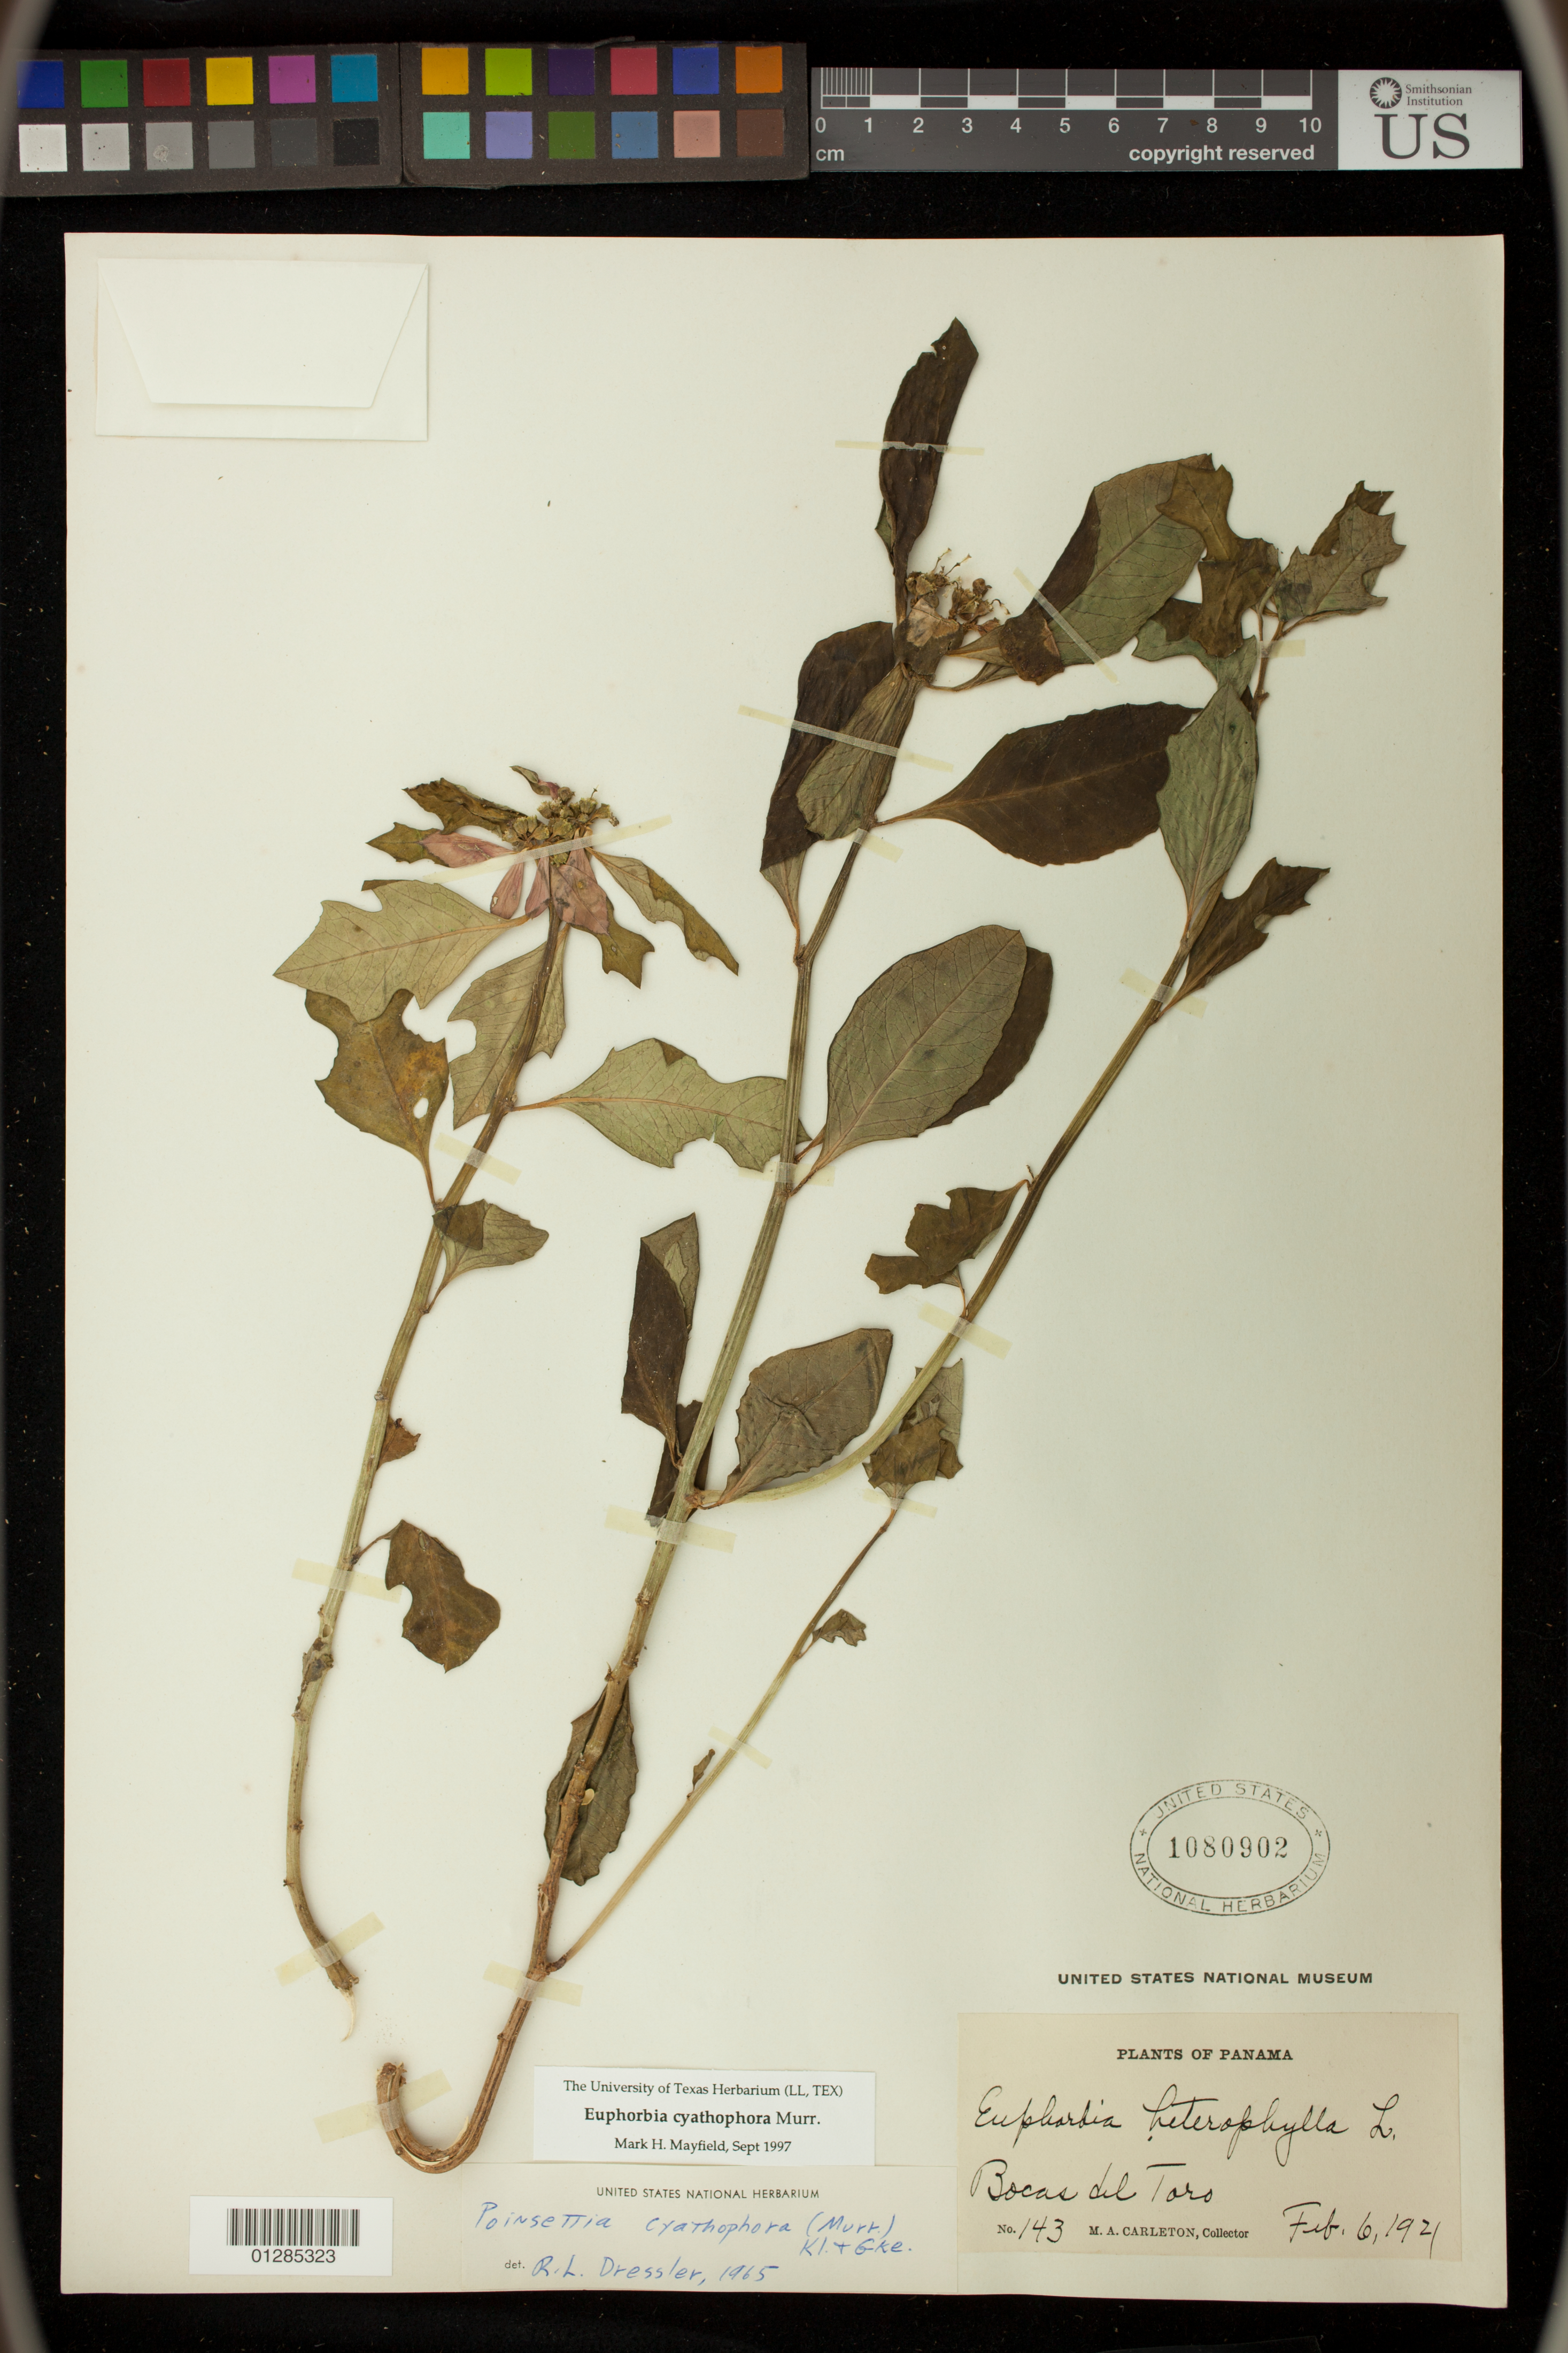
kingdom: Plantae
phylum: Tracheophyta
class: Magnoliopsida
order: Malpighiales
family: Euphorbiaceae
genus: Euphorbia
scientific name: Euphorbia heterophylla var. cyathophora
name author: (Murr.) Griseb.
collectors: M. A. Carleton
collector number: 143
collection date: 1921-02-06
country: Panama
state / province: Bocas del Toro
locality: Bocas del Toro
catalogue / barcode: US 1080902